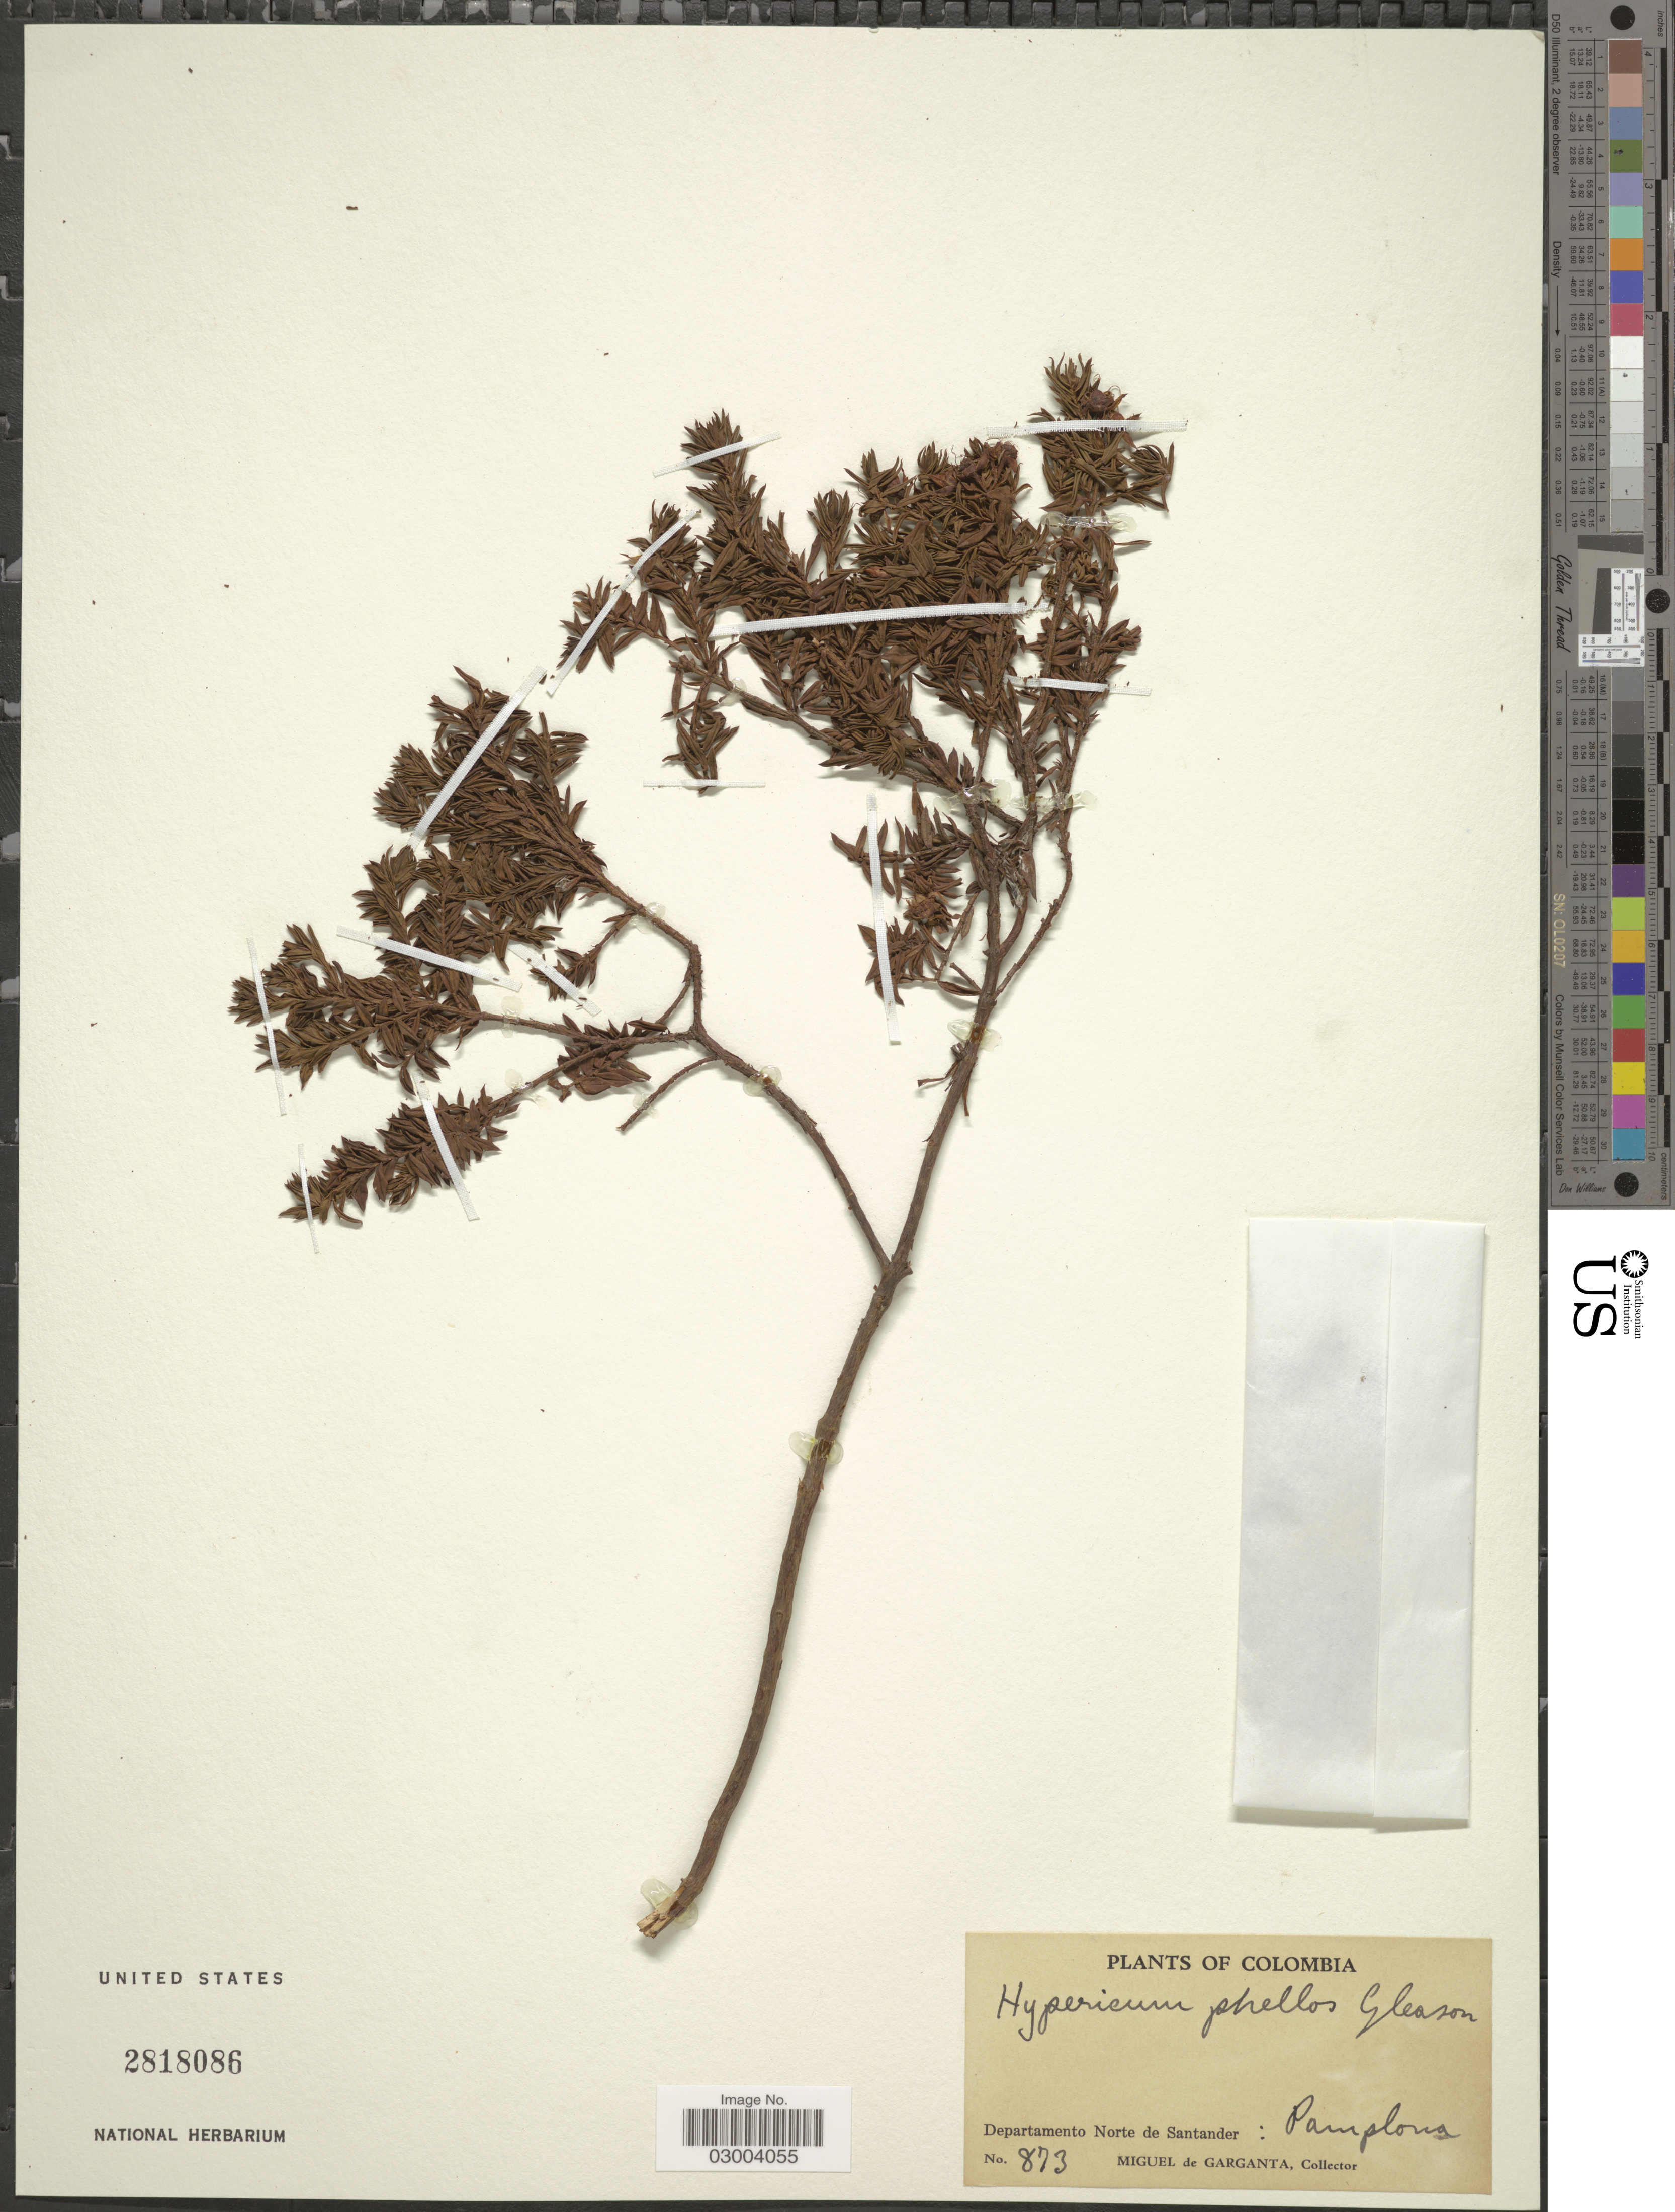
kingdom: Plantae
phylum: Tracheophyta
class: Magnoliopsida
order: Malpighiales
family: Hypericaceae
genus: Hypericum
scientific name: Hypericum phellos subsp. phellos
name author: Gleason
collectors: M. Garganta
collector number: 873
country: Colombia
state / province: Norte de Santander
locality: Departamento Norte de Santander: Pamplona.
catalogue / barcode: US 2818086